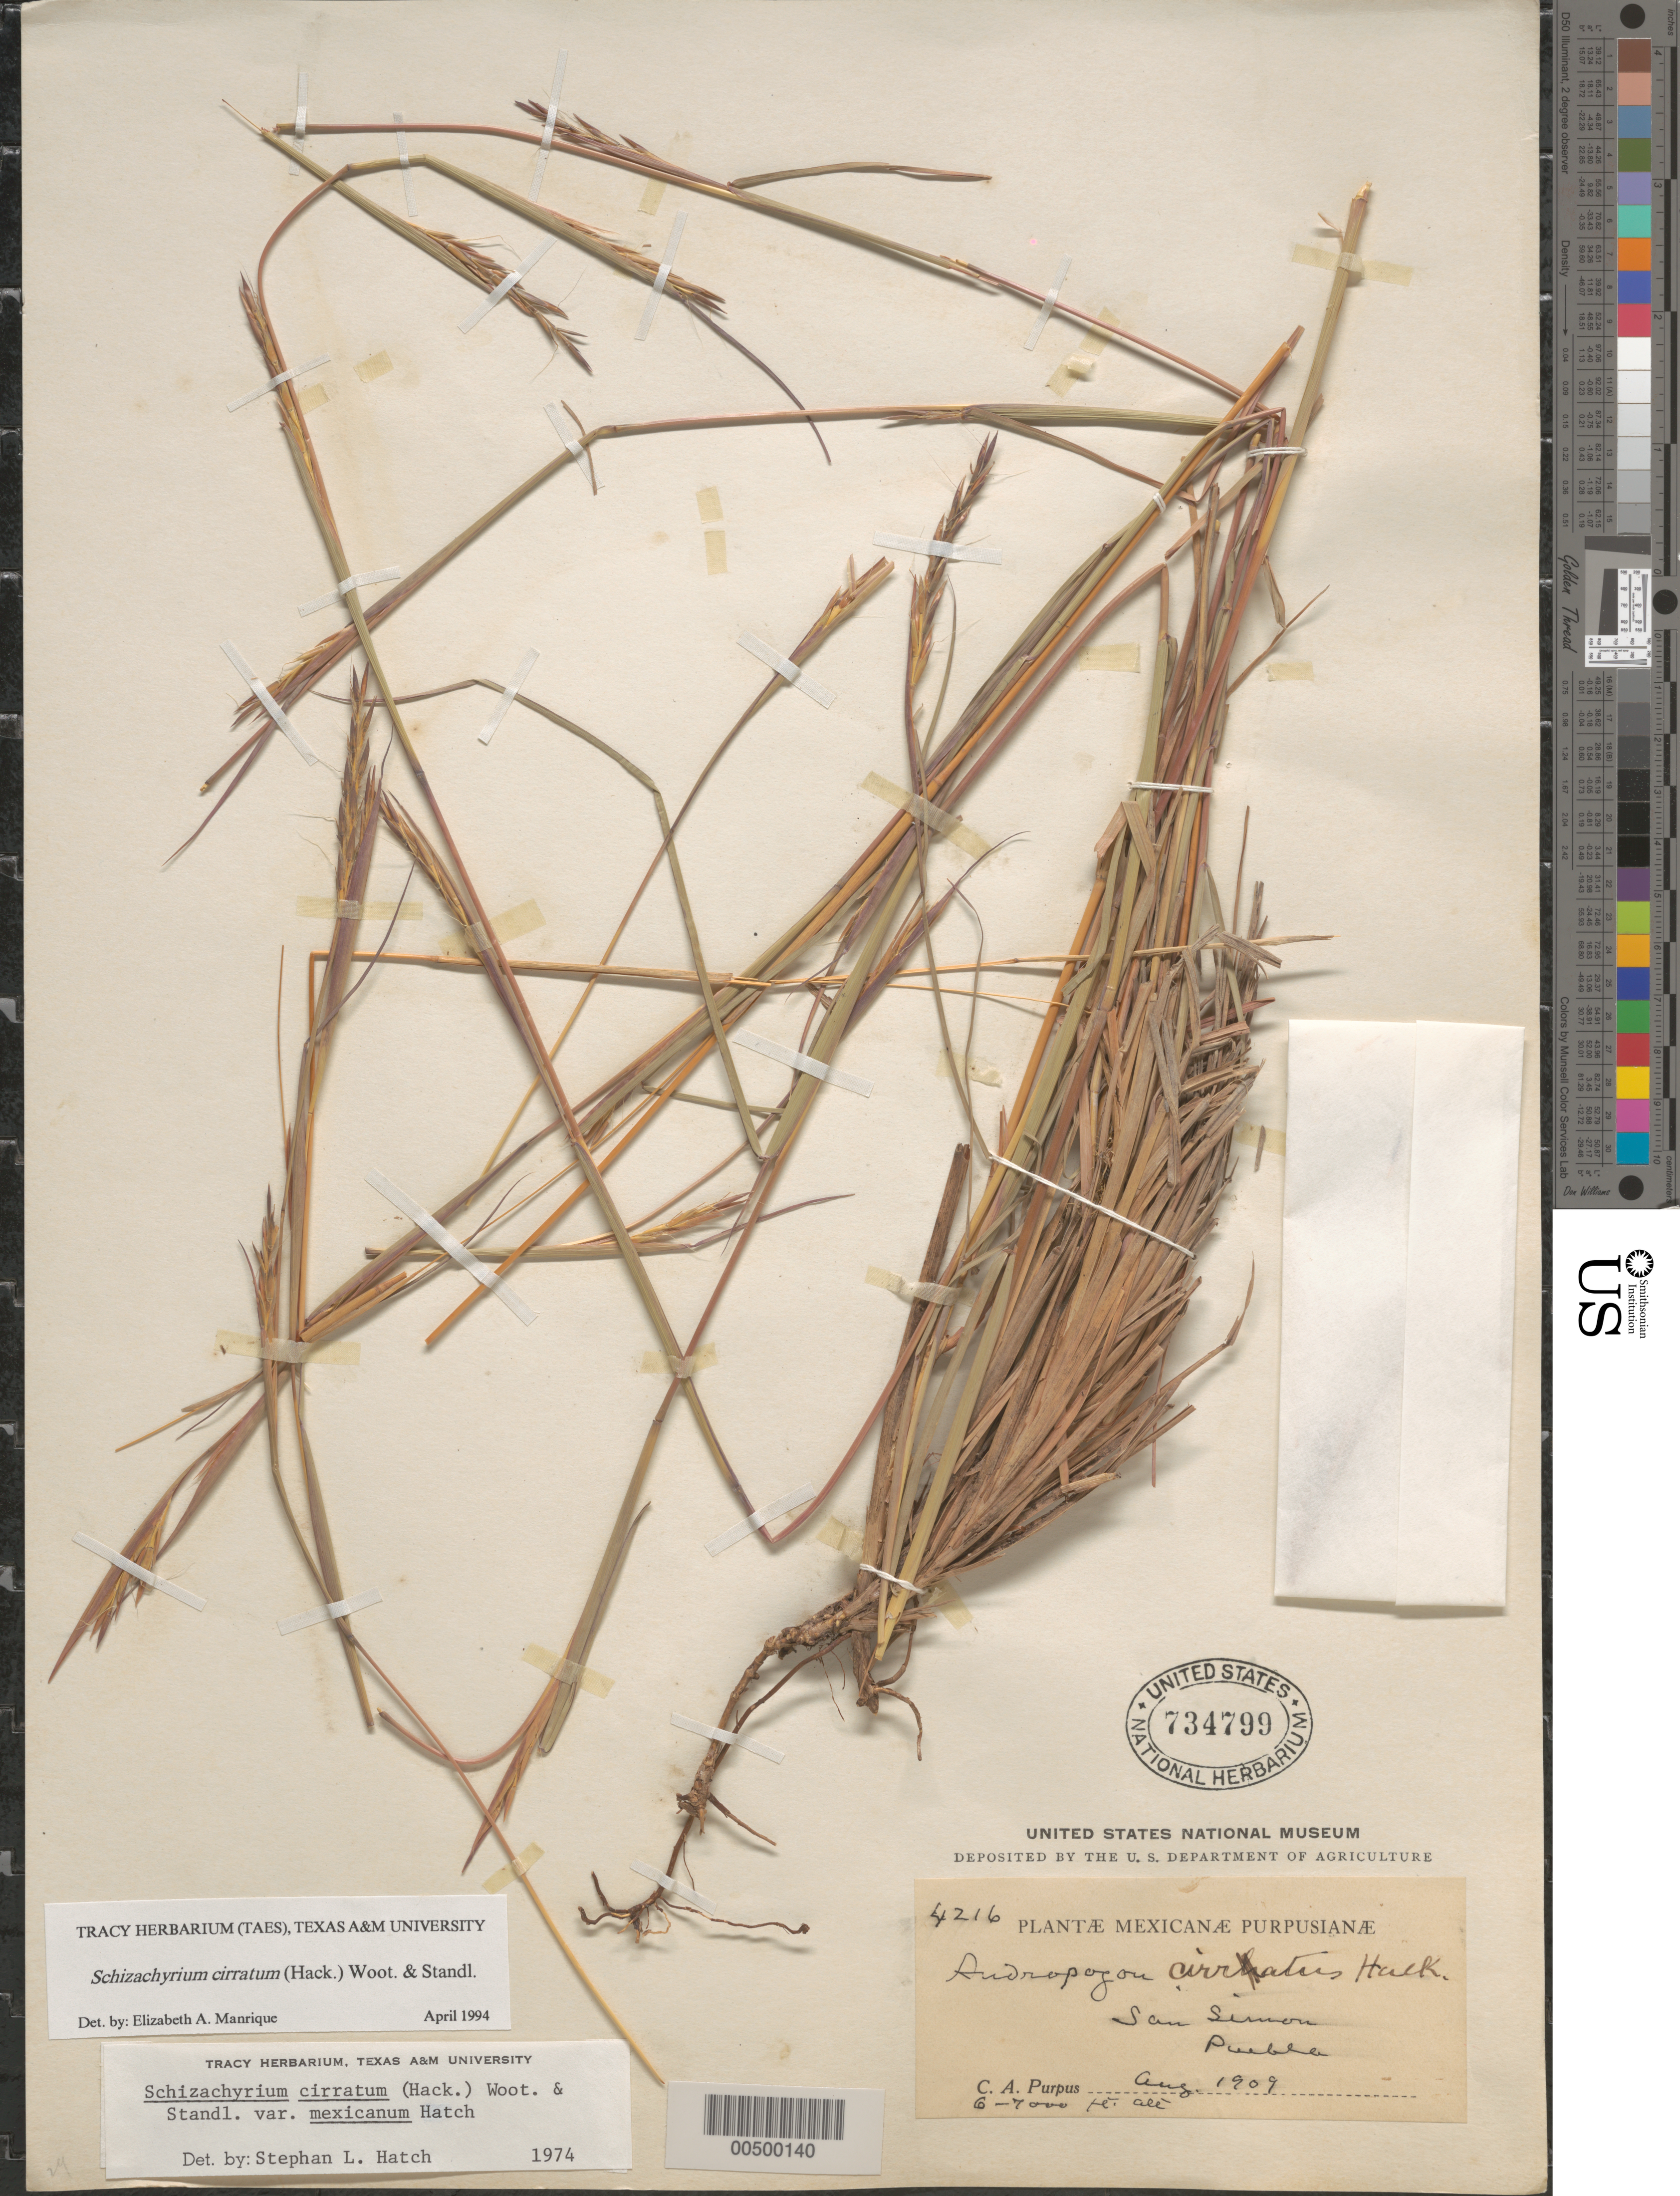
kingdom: Plantae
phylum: Tracheophyta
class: Liliopsida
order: Poales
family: Poaceae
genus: Schizachyrium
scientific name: Schizachyrium cirratum var. cirratum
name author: (Hack.) Wooton & Standl.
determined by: Manrique, E. A.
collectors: C. A. Purpus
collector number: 4216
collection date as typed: Aug 1909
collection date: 1909-08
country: Mexico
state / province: Puebla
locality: San Simon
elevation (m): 1829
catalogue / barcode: US 734799